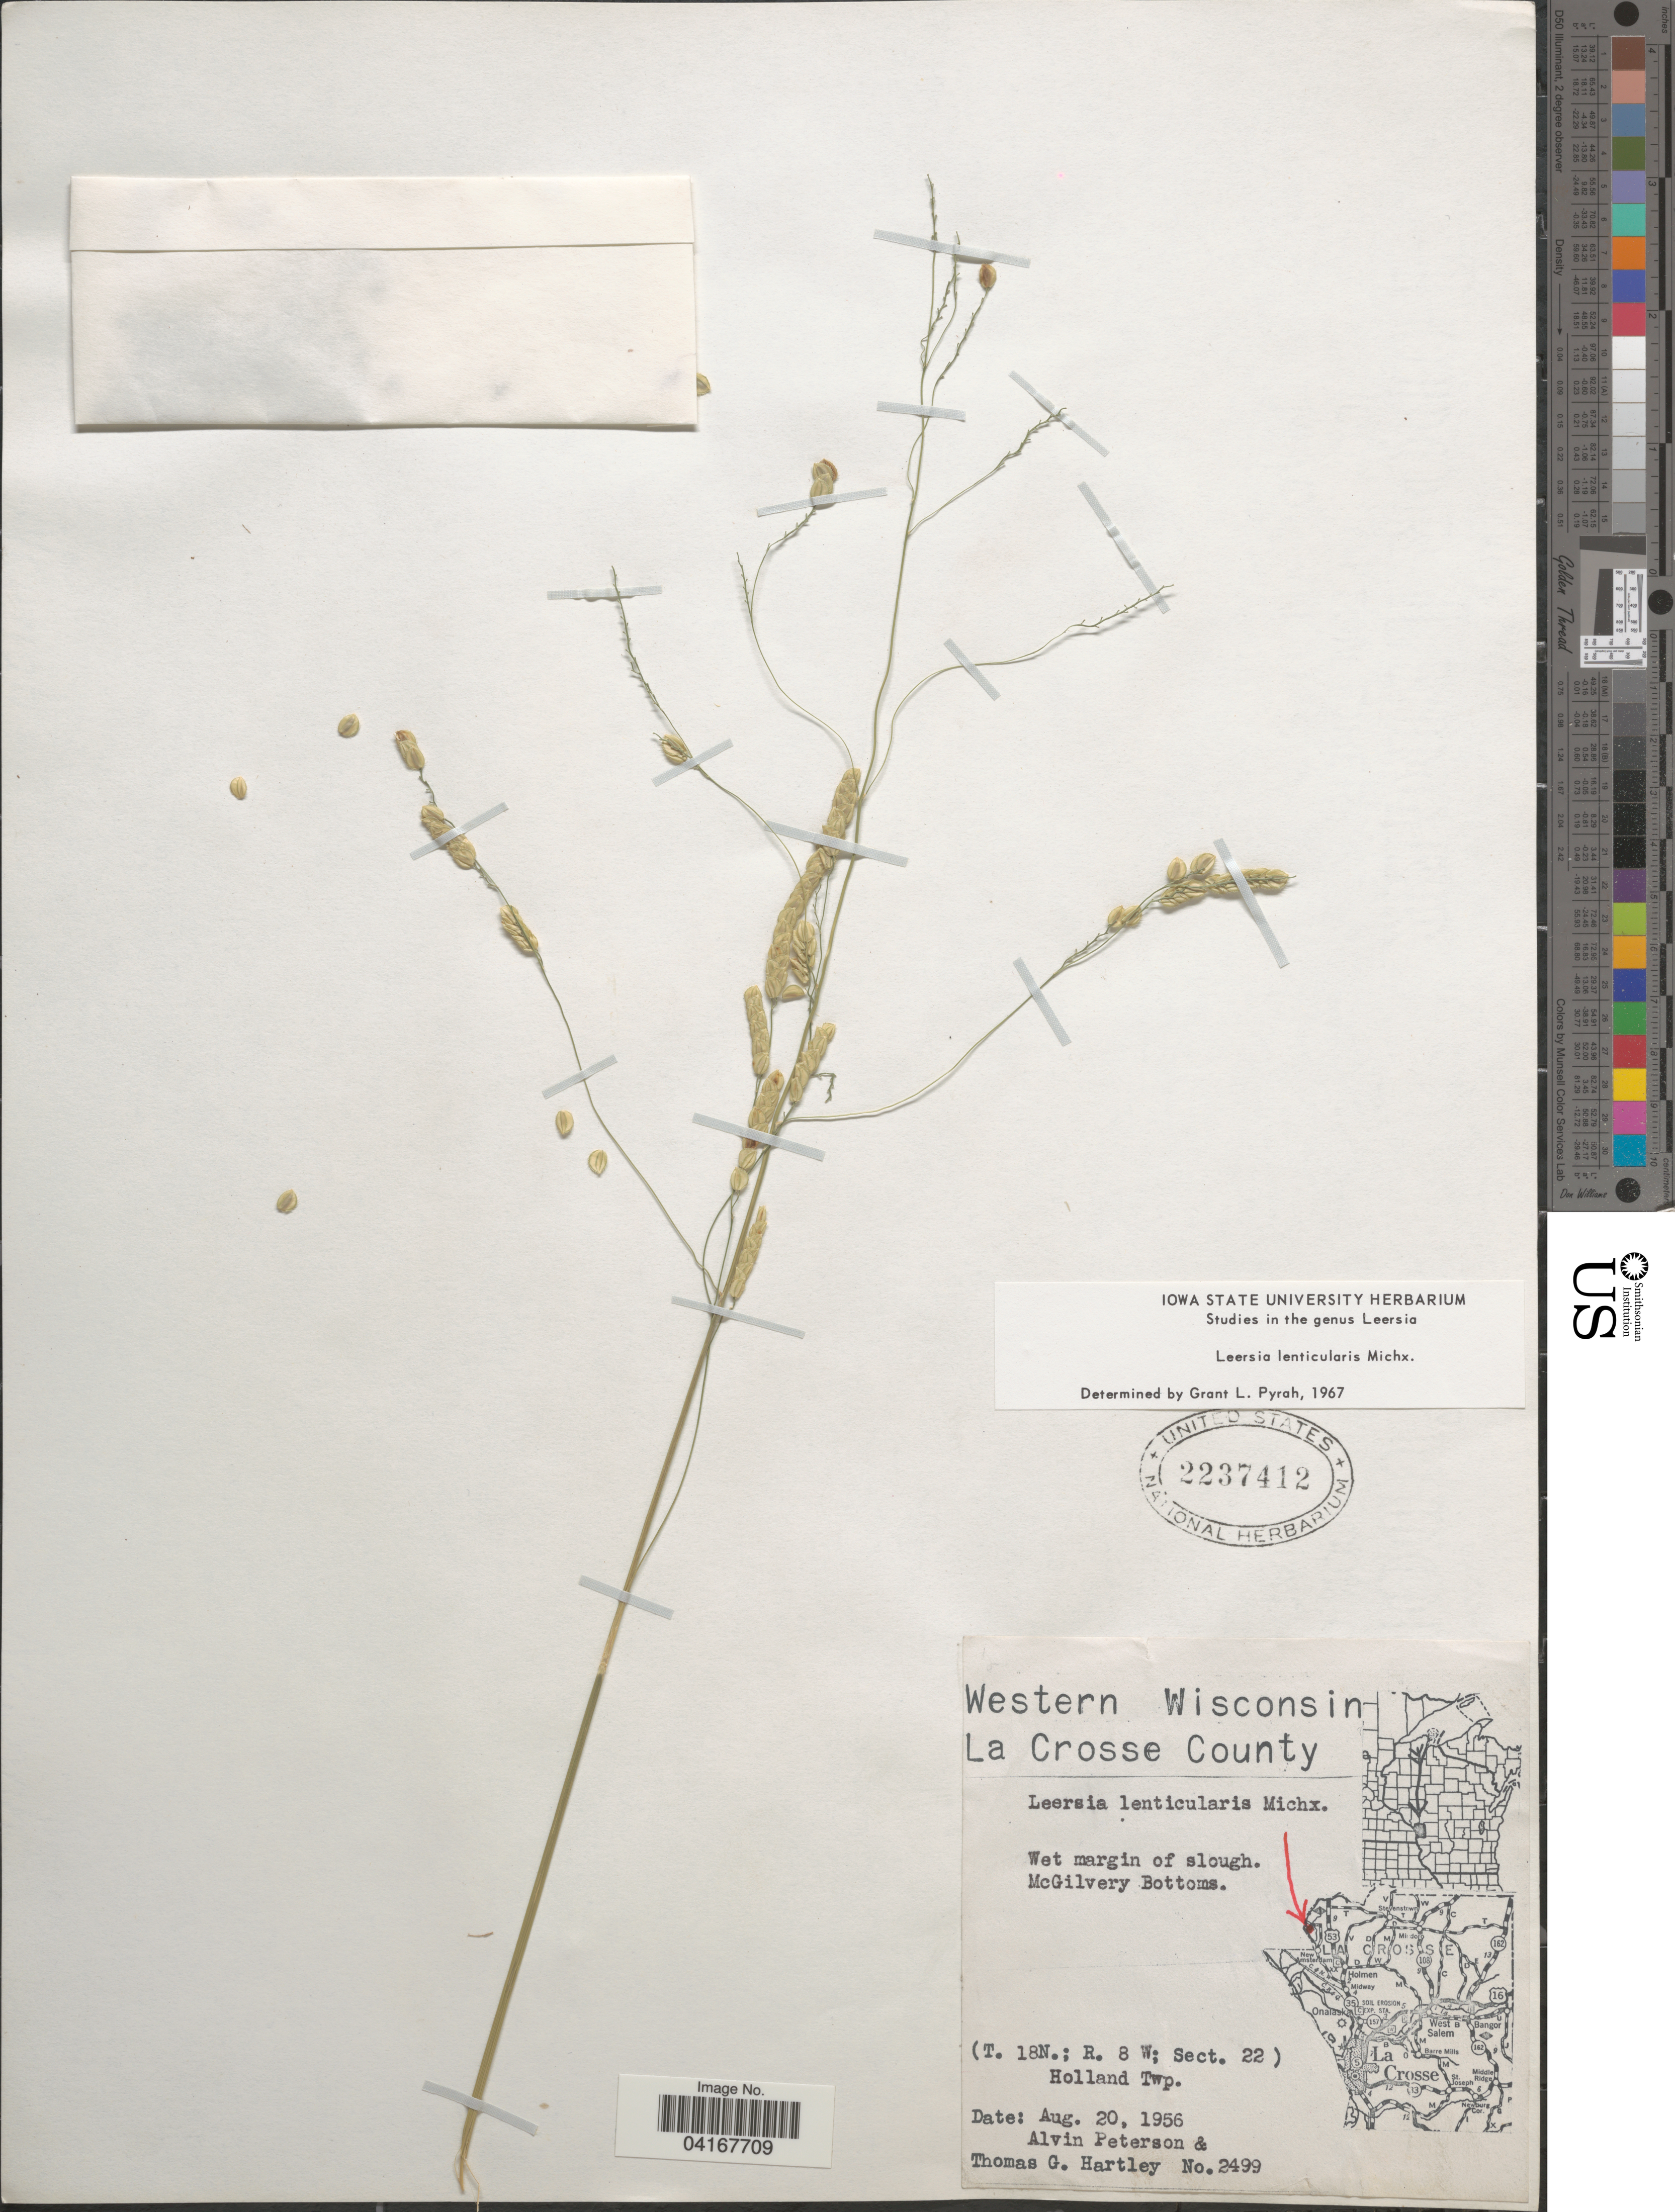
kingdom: Plantae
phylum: Tracheophyta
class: Liliopsida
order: Poales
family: Poaceae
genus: Leersia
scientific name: Leersia lenticularis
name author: Michx.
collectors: A. M. Peterson & T. G. Hartley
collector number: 2499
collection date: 1956-08-20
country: United States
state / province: Wisconsin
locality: Western Wisconsin. La Crosse County. McGilvery Bottoms. (T. 18N.; R. 8 W; Sect. 22) Holland Twp.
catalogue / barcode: US 2237412